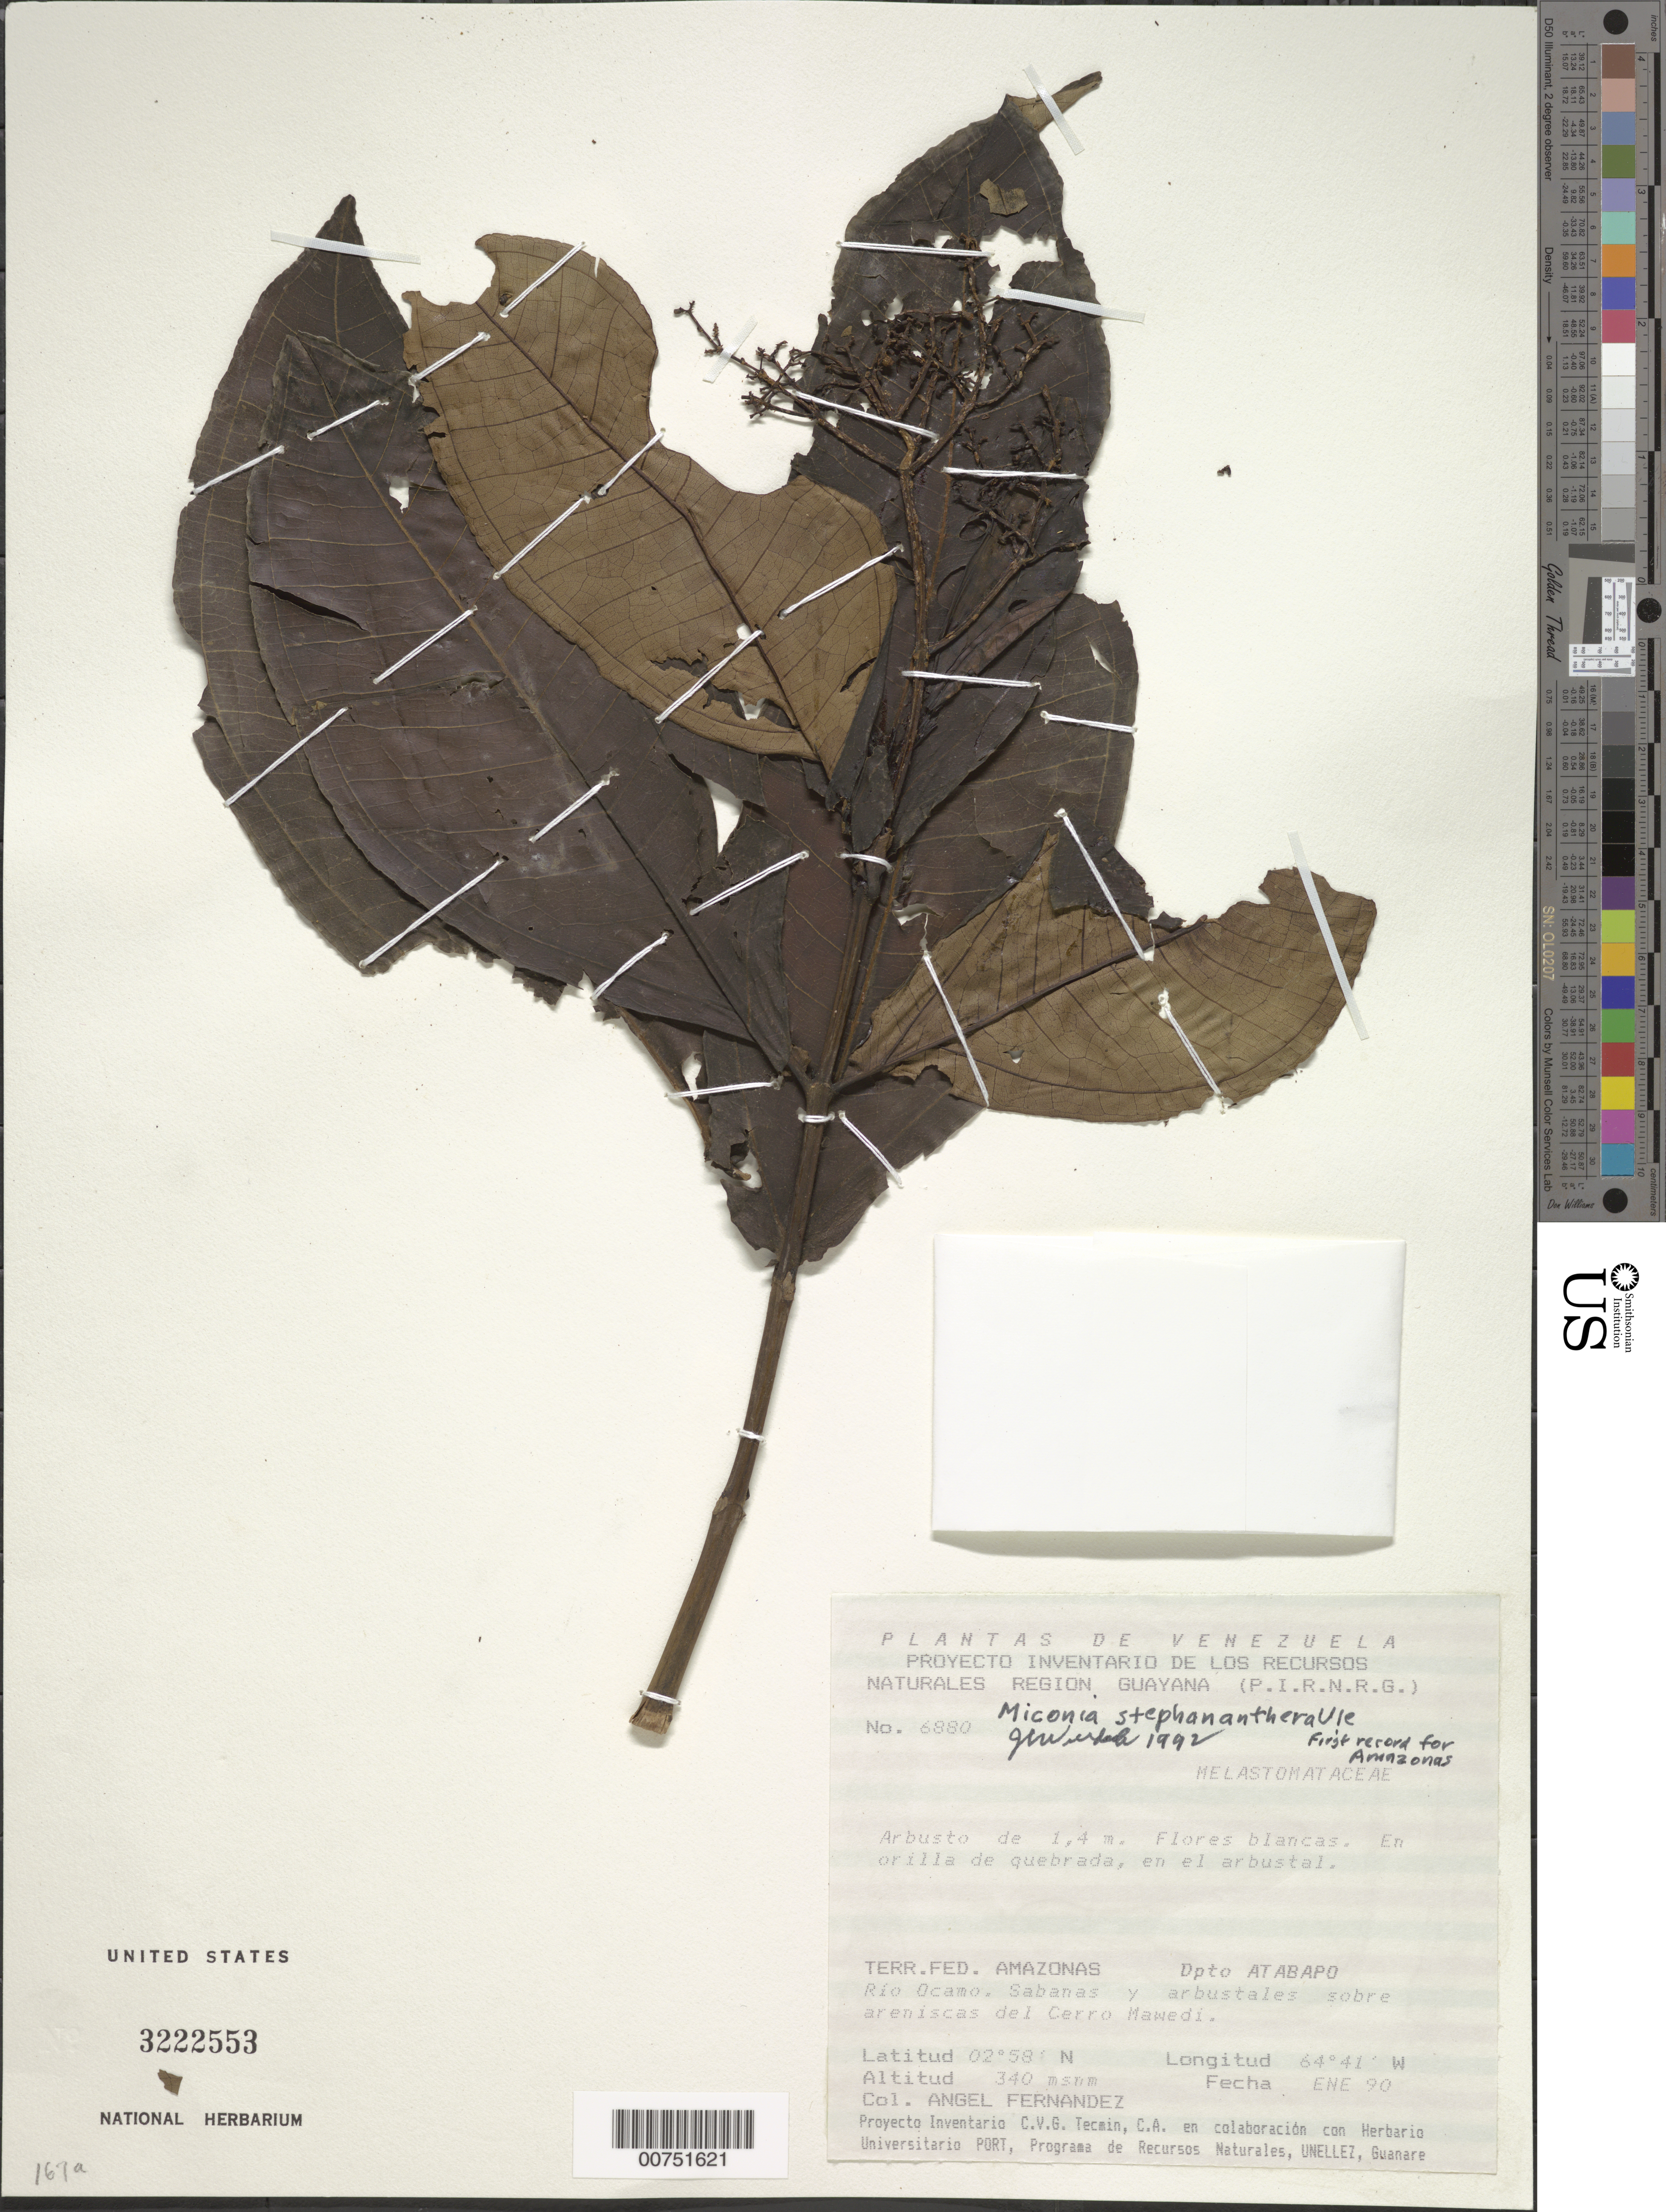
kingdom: Plantae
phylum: Tracheophyta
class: Magnoliopsida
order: Myrtales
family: Melastomataceae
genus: Miconia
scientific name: Miconia stephananthera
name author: Ule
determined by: Wurdack, John J., (US), US (UNITED STATES)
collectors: A. Fernández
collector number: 6880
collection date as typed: Jan-90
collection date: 1990-01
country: Venezuela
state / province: Amazonas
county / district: Atabapo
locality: Río Ocamo, Cerro Mawedi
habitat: Orilla de quebrada, en el arbustal; sabanas y arbustales sobre areniscas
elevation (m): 340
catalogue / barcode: US 3222553